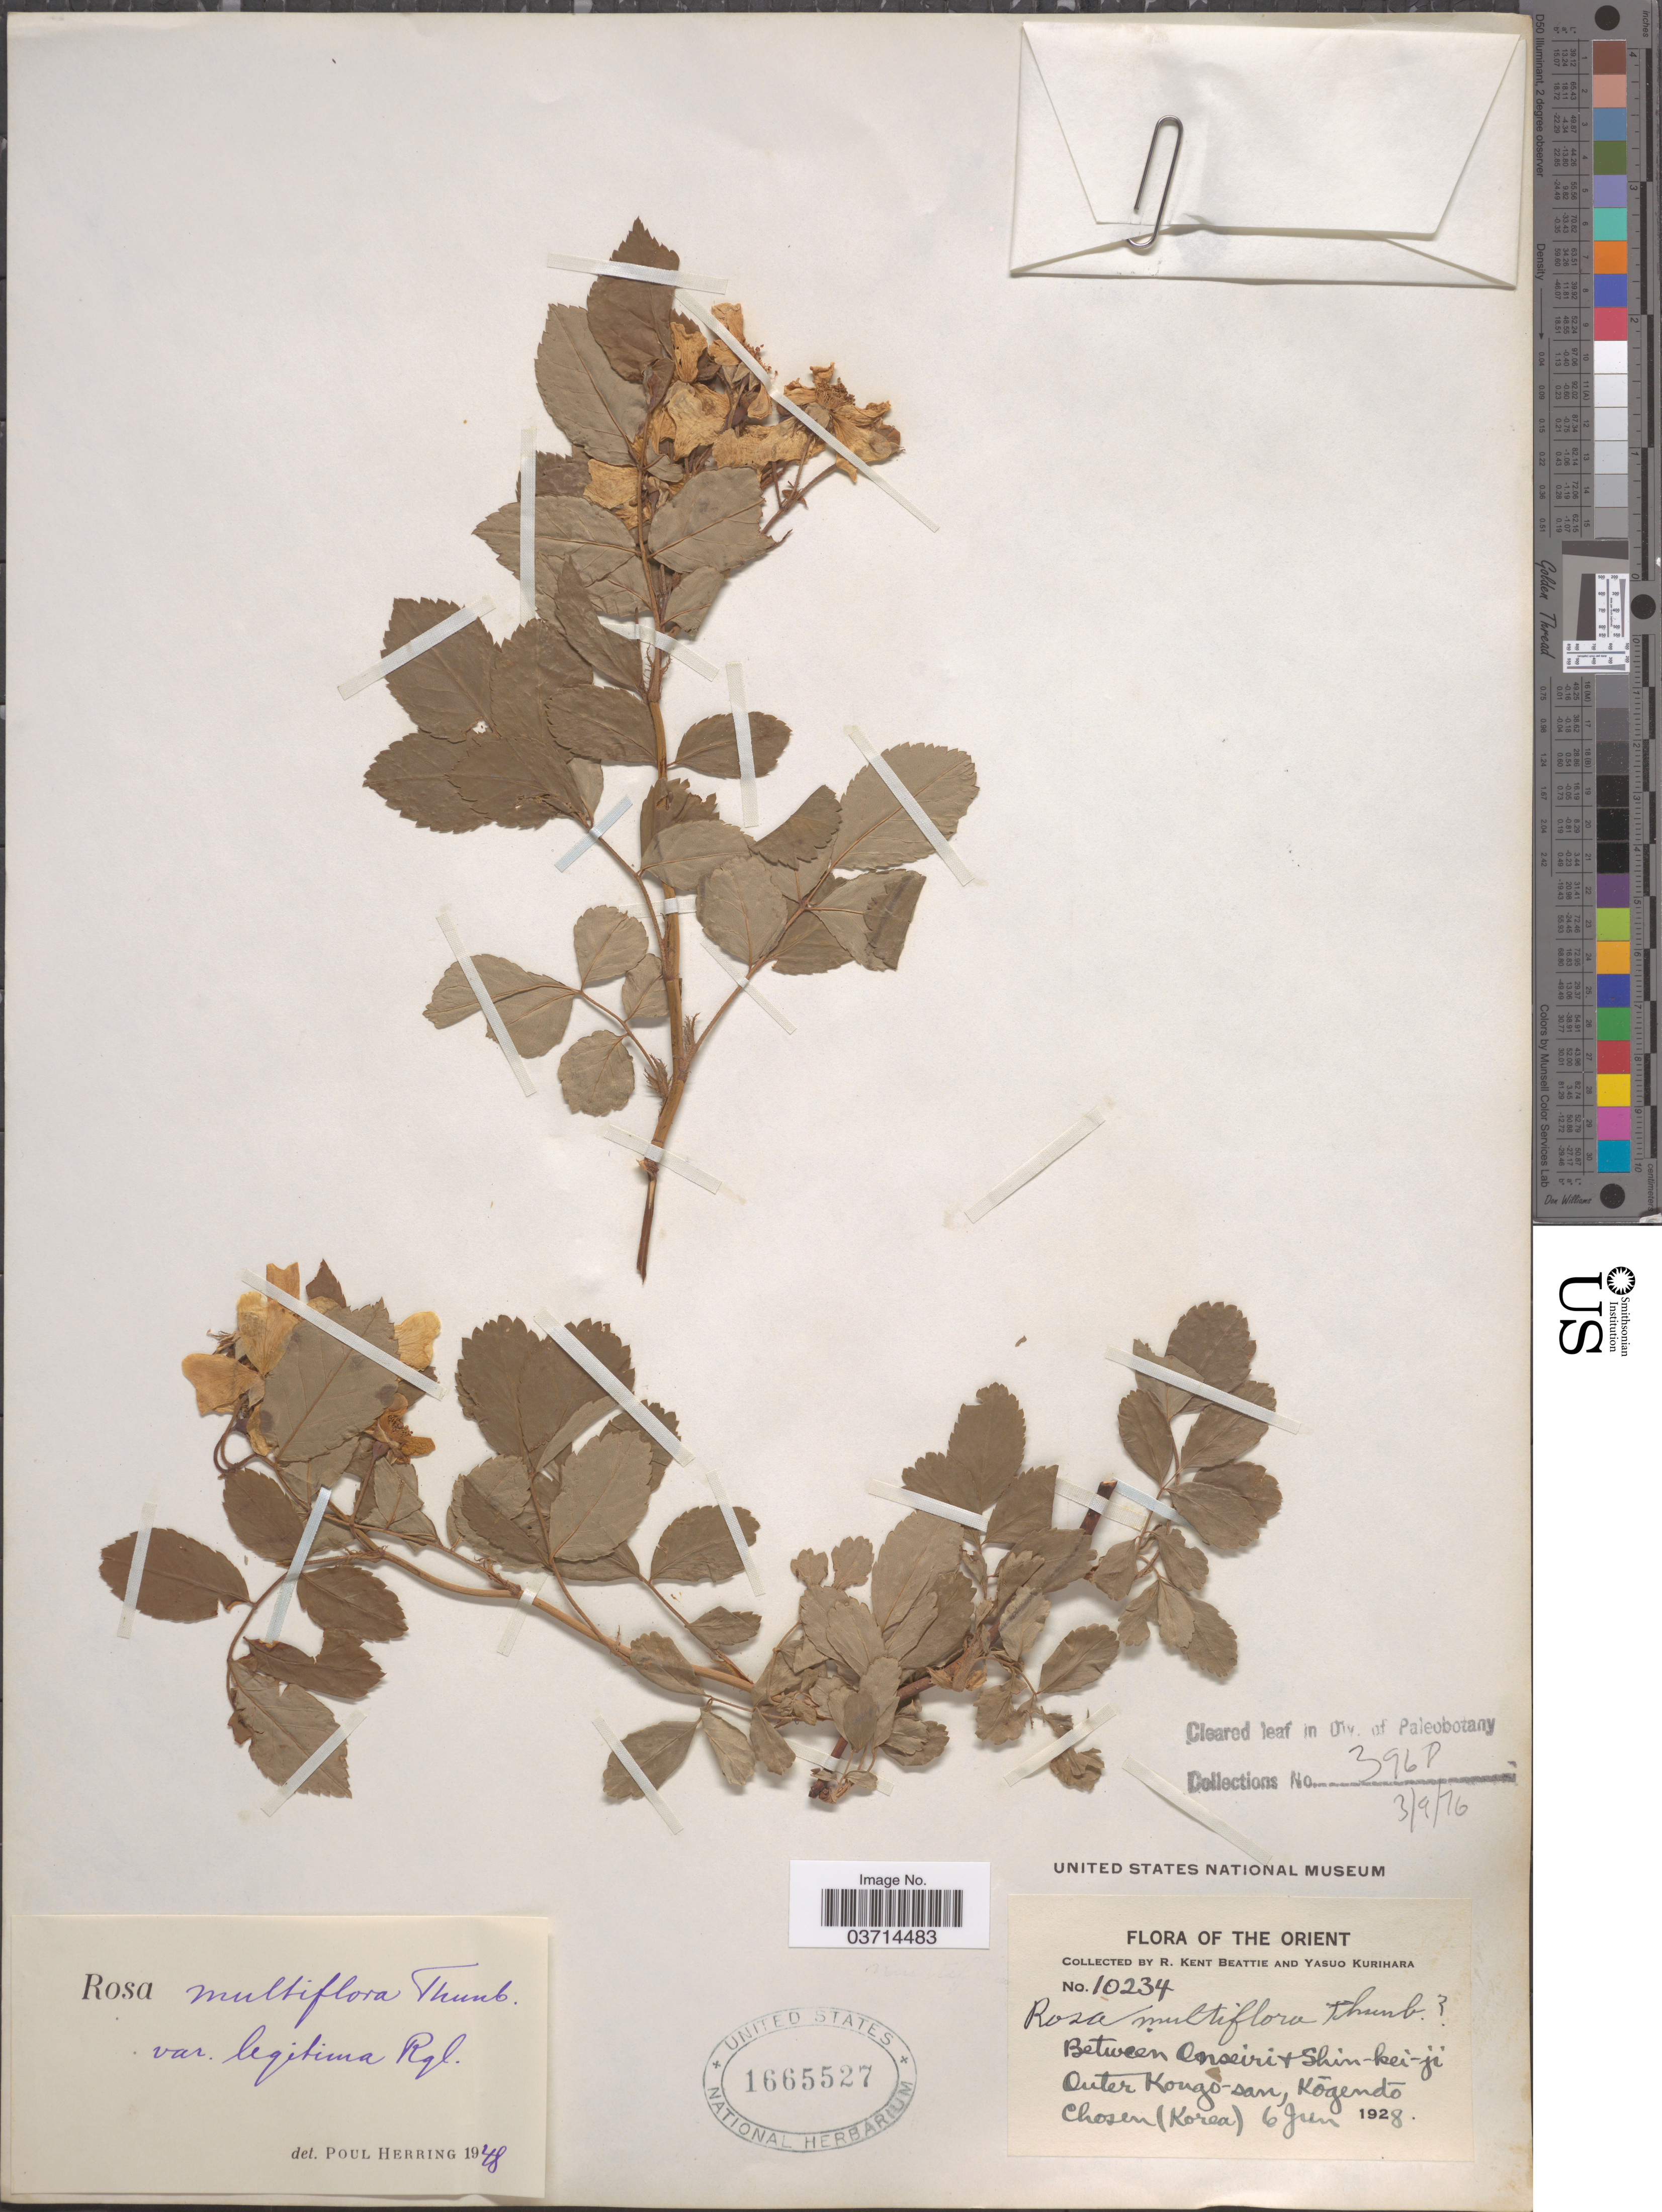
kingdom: Plantae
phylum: Tracheophyta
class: Magnoliopsida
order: Rosales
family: Rosaceae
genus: Rosa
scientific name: Rosa multiflora var. legitima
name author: Regel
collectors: R. K. Beattie & Y. Kurihara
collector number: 10234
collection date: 1928-06-06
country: North Korea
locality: The Orient. Between Onseiri + Shin-kei-ji Outer Kongo-san, Kögendö Chosen (Korea).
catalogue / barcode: US 1665527